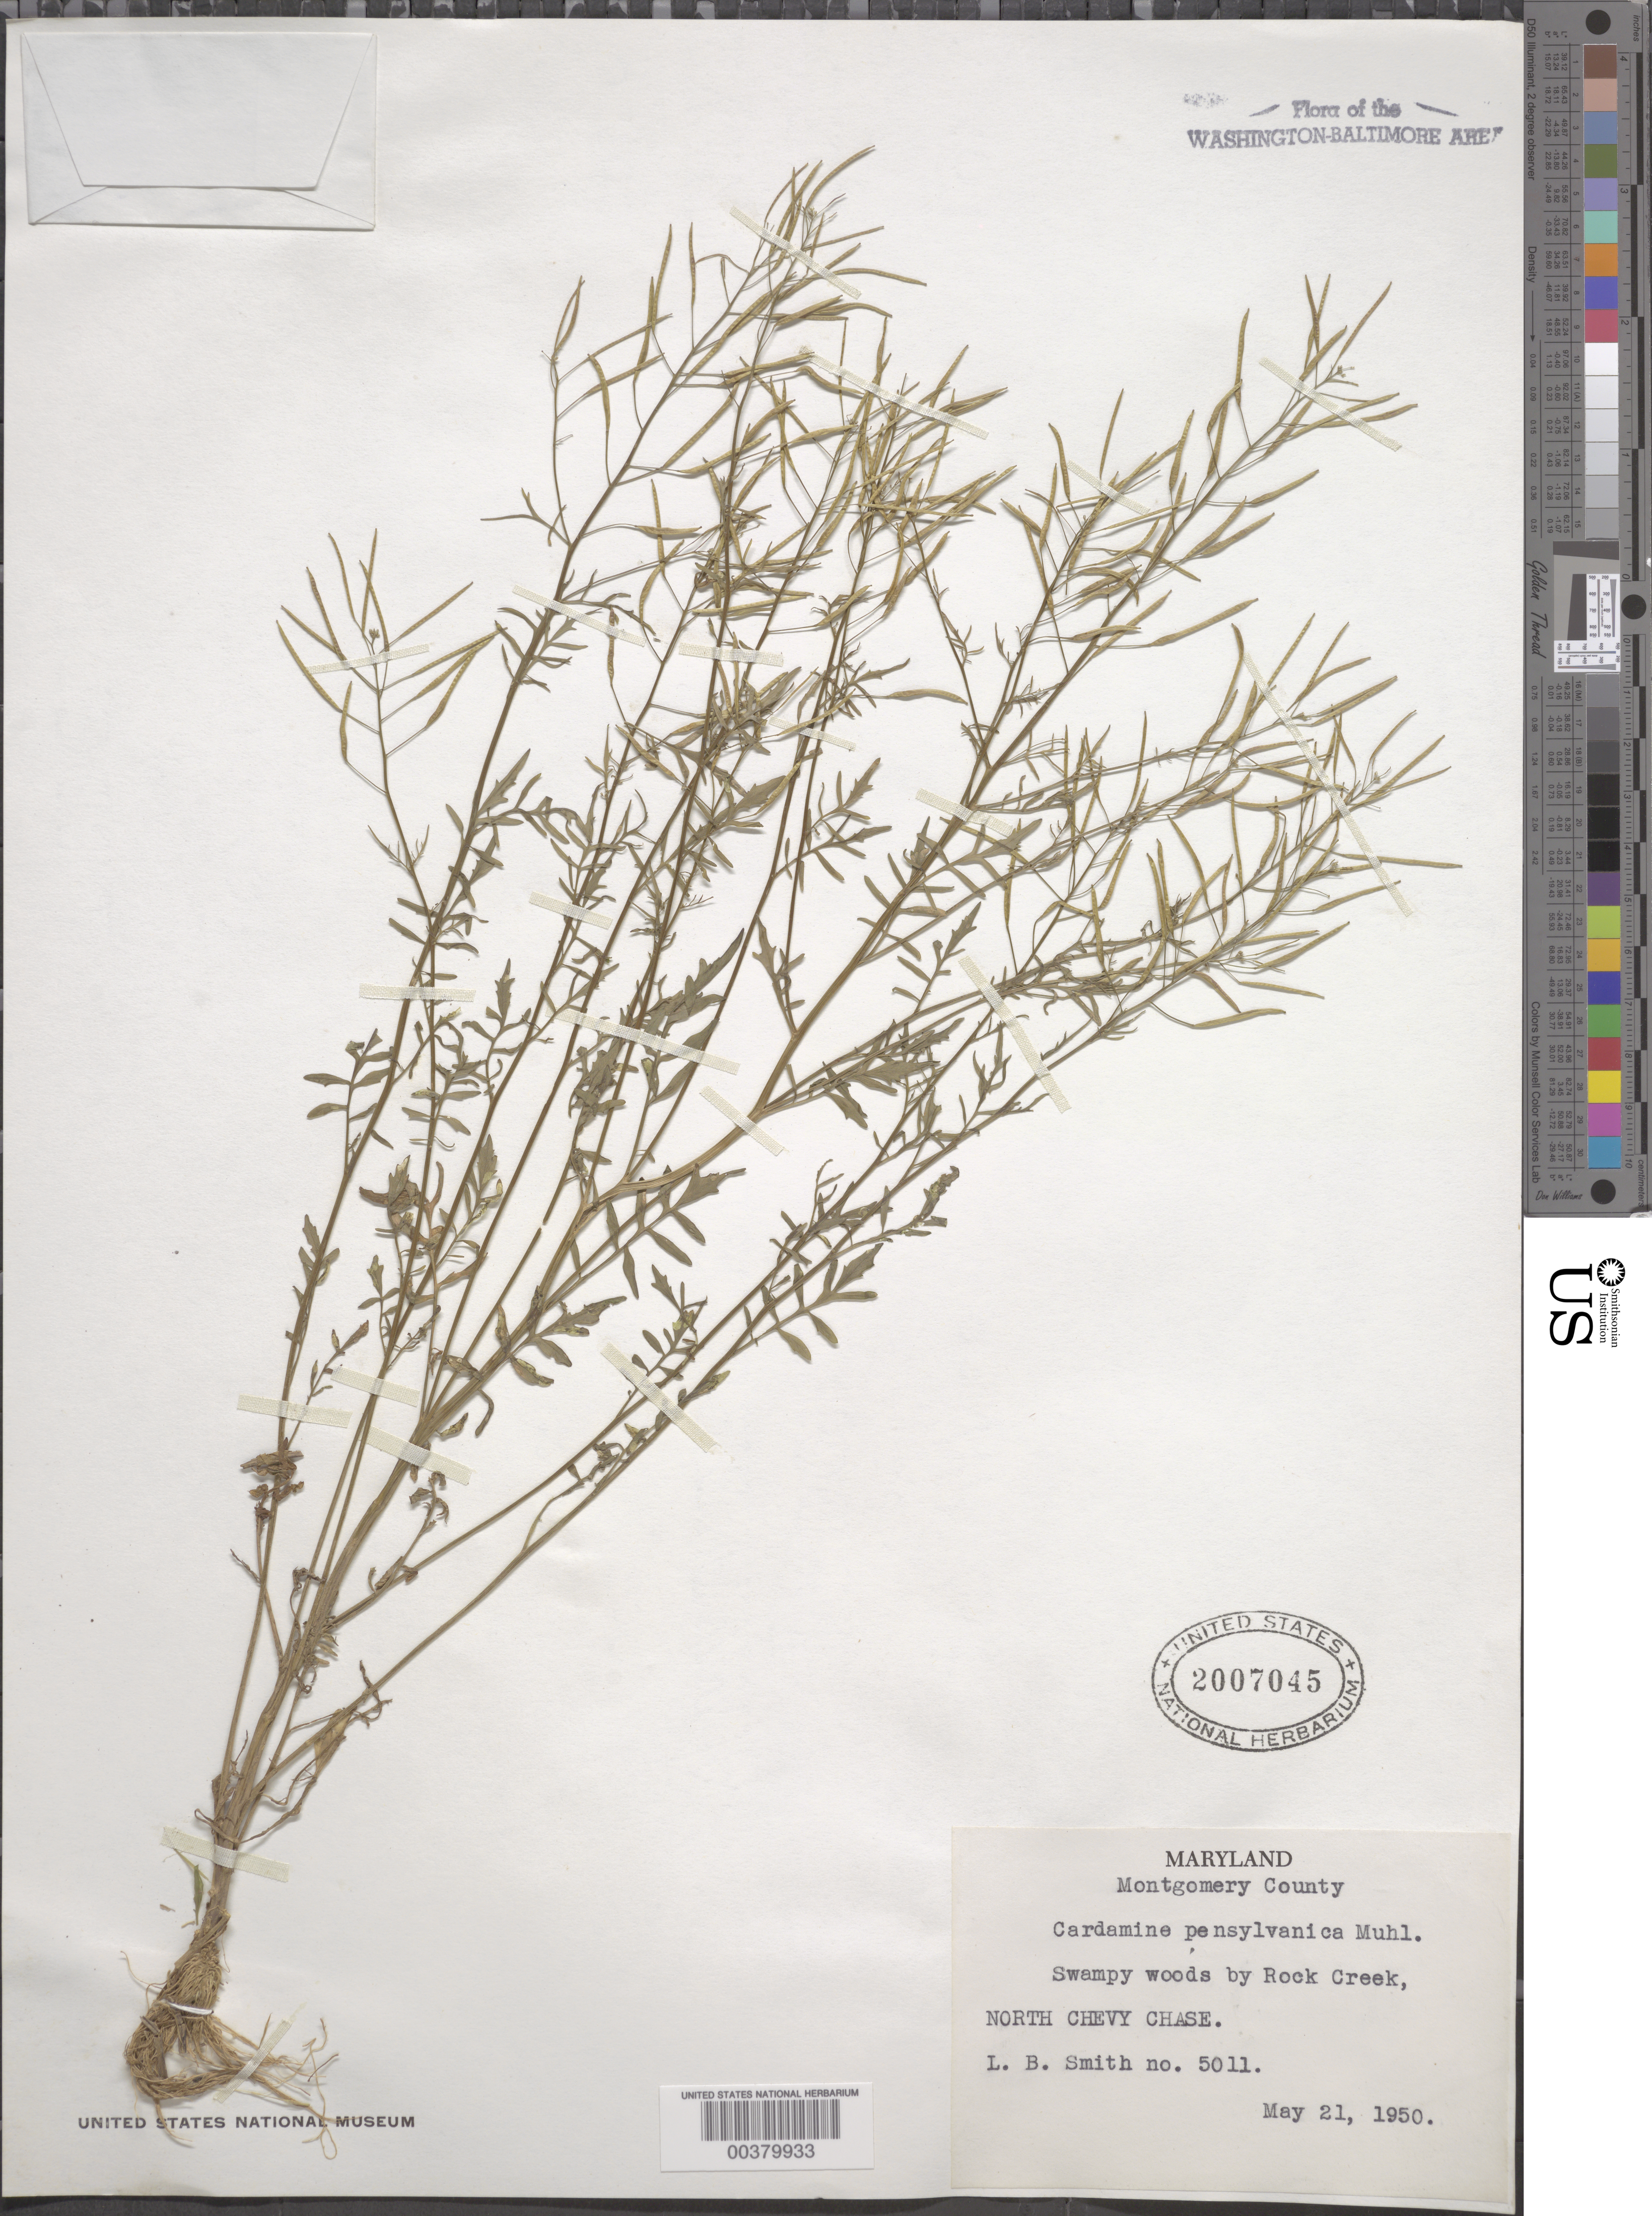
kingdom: Plantae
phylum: Tracheophyta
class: Magnoliopsida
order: Brassicales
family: Brassicaceae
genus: Cardamine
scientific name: Cardamine pensylvanica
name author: Muhl. ex Willd.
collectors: L. Smith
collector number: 5011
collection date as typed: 21 May 1950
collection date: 1950-05-21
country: United States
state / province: Maryland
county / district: Montgomery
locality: Rock Creek, north Chevy Chase Rock Creek Park & vicinity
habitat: Swampy woods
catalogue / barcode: US 2007045